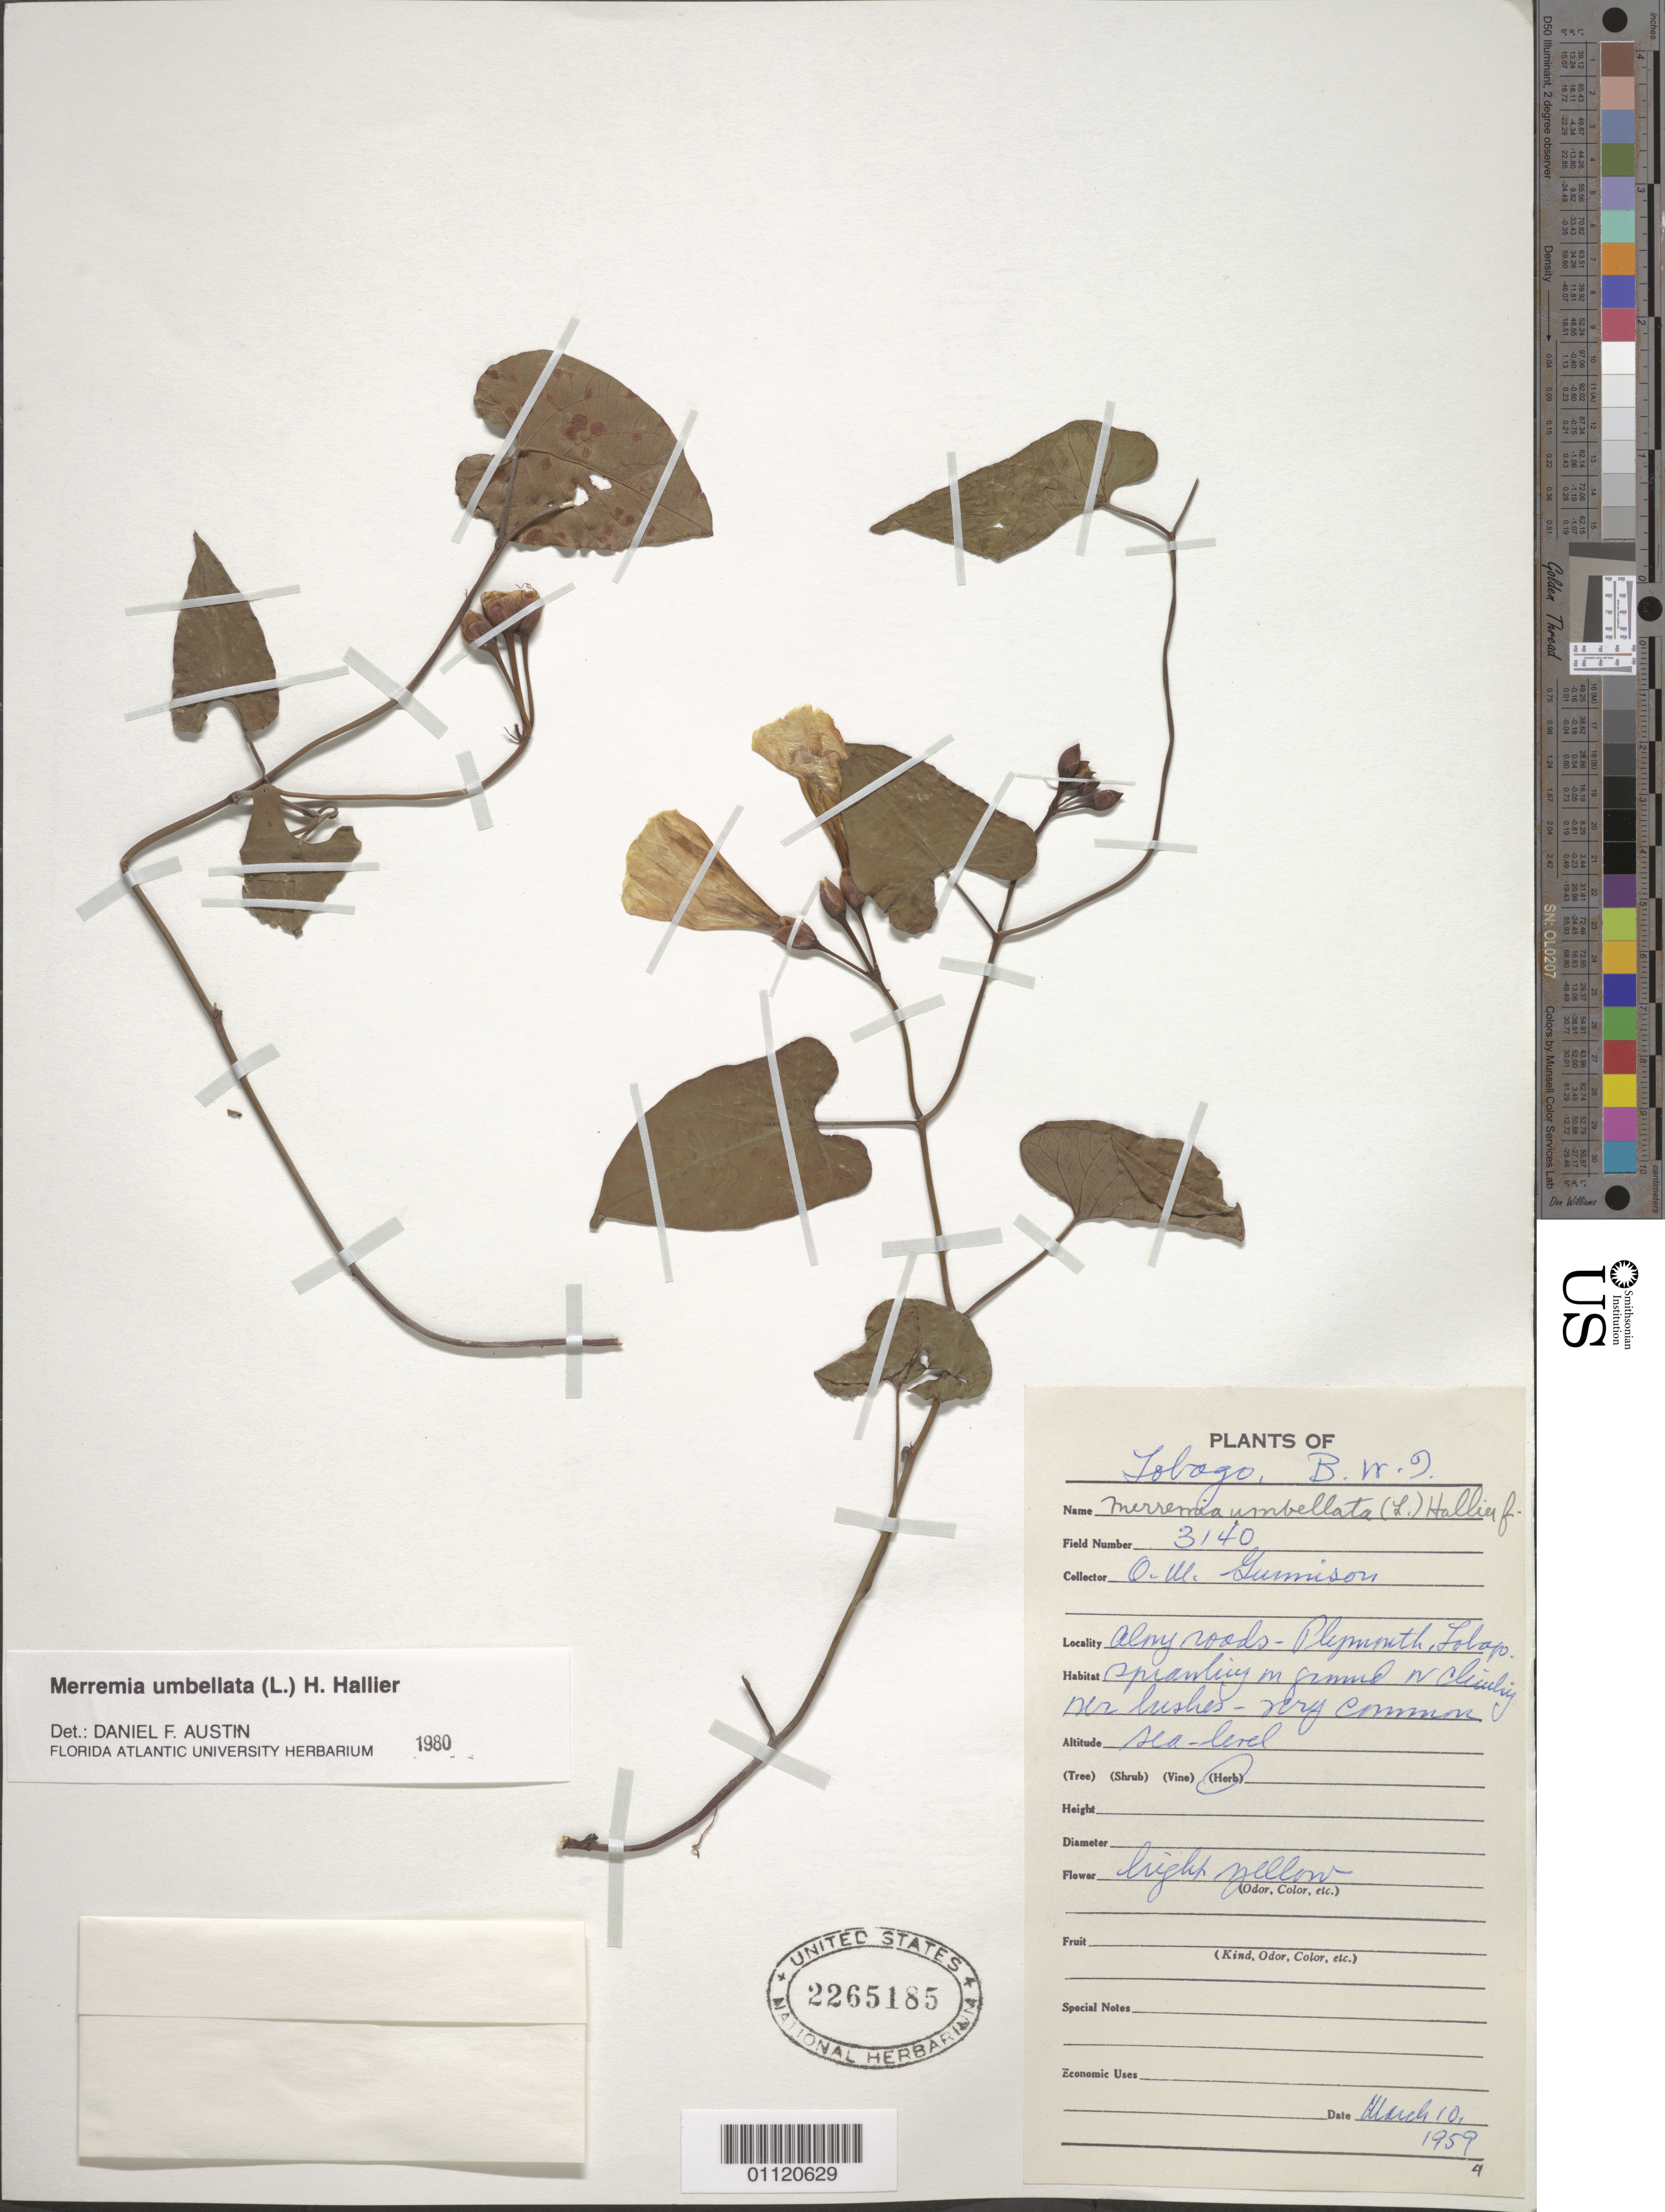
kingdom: Plantae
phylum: Tracheophyta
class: Magnoliopsida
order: Solanales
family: Convolvulaceae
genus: Camonea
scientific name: Camonea umbellata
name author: (L.) A. R. Simões & Staples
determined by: Strong, Mark T., (BOT), Smithsonian Institution - National Museum of Natural History (UNITED STATES)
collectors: Gunnison, O. M.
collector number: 3140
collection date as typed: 10 Mar 1959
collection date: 1959-03-10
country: Trinidad and Tobago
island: Tobago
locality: Along roads, Plymouth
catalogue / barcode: US 2265185